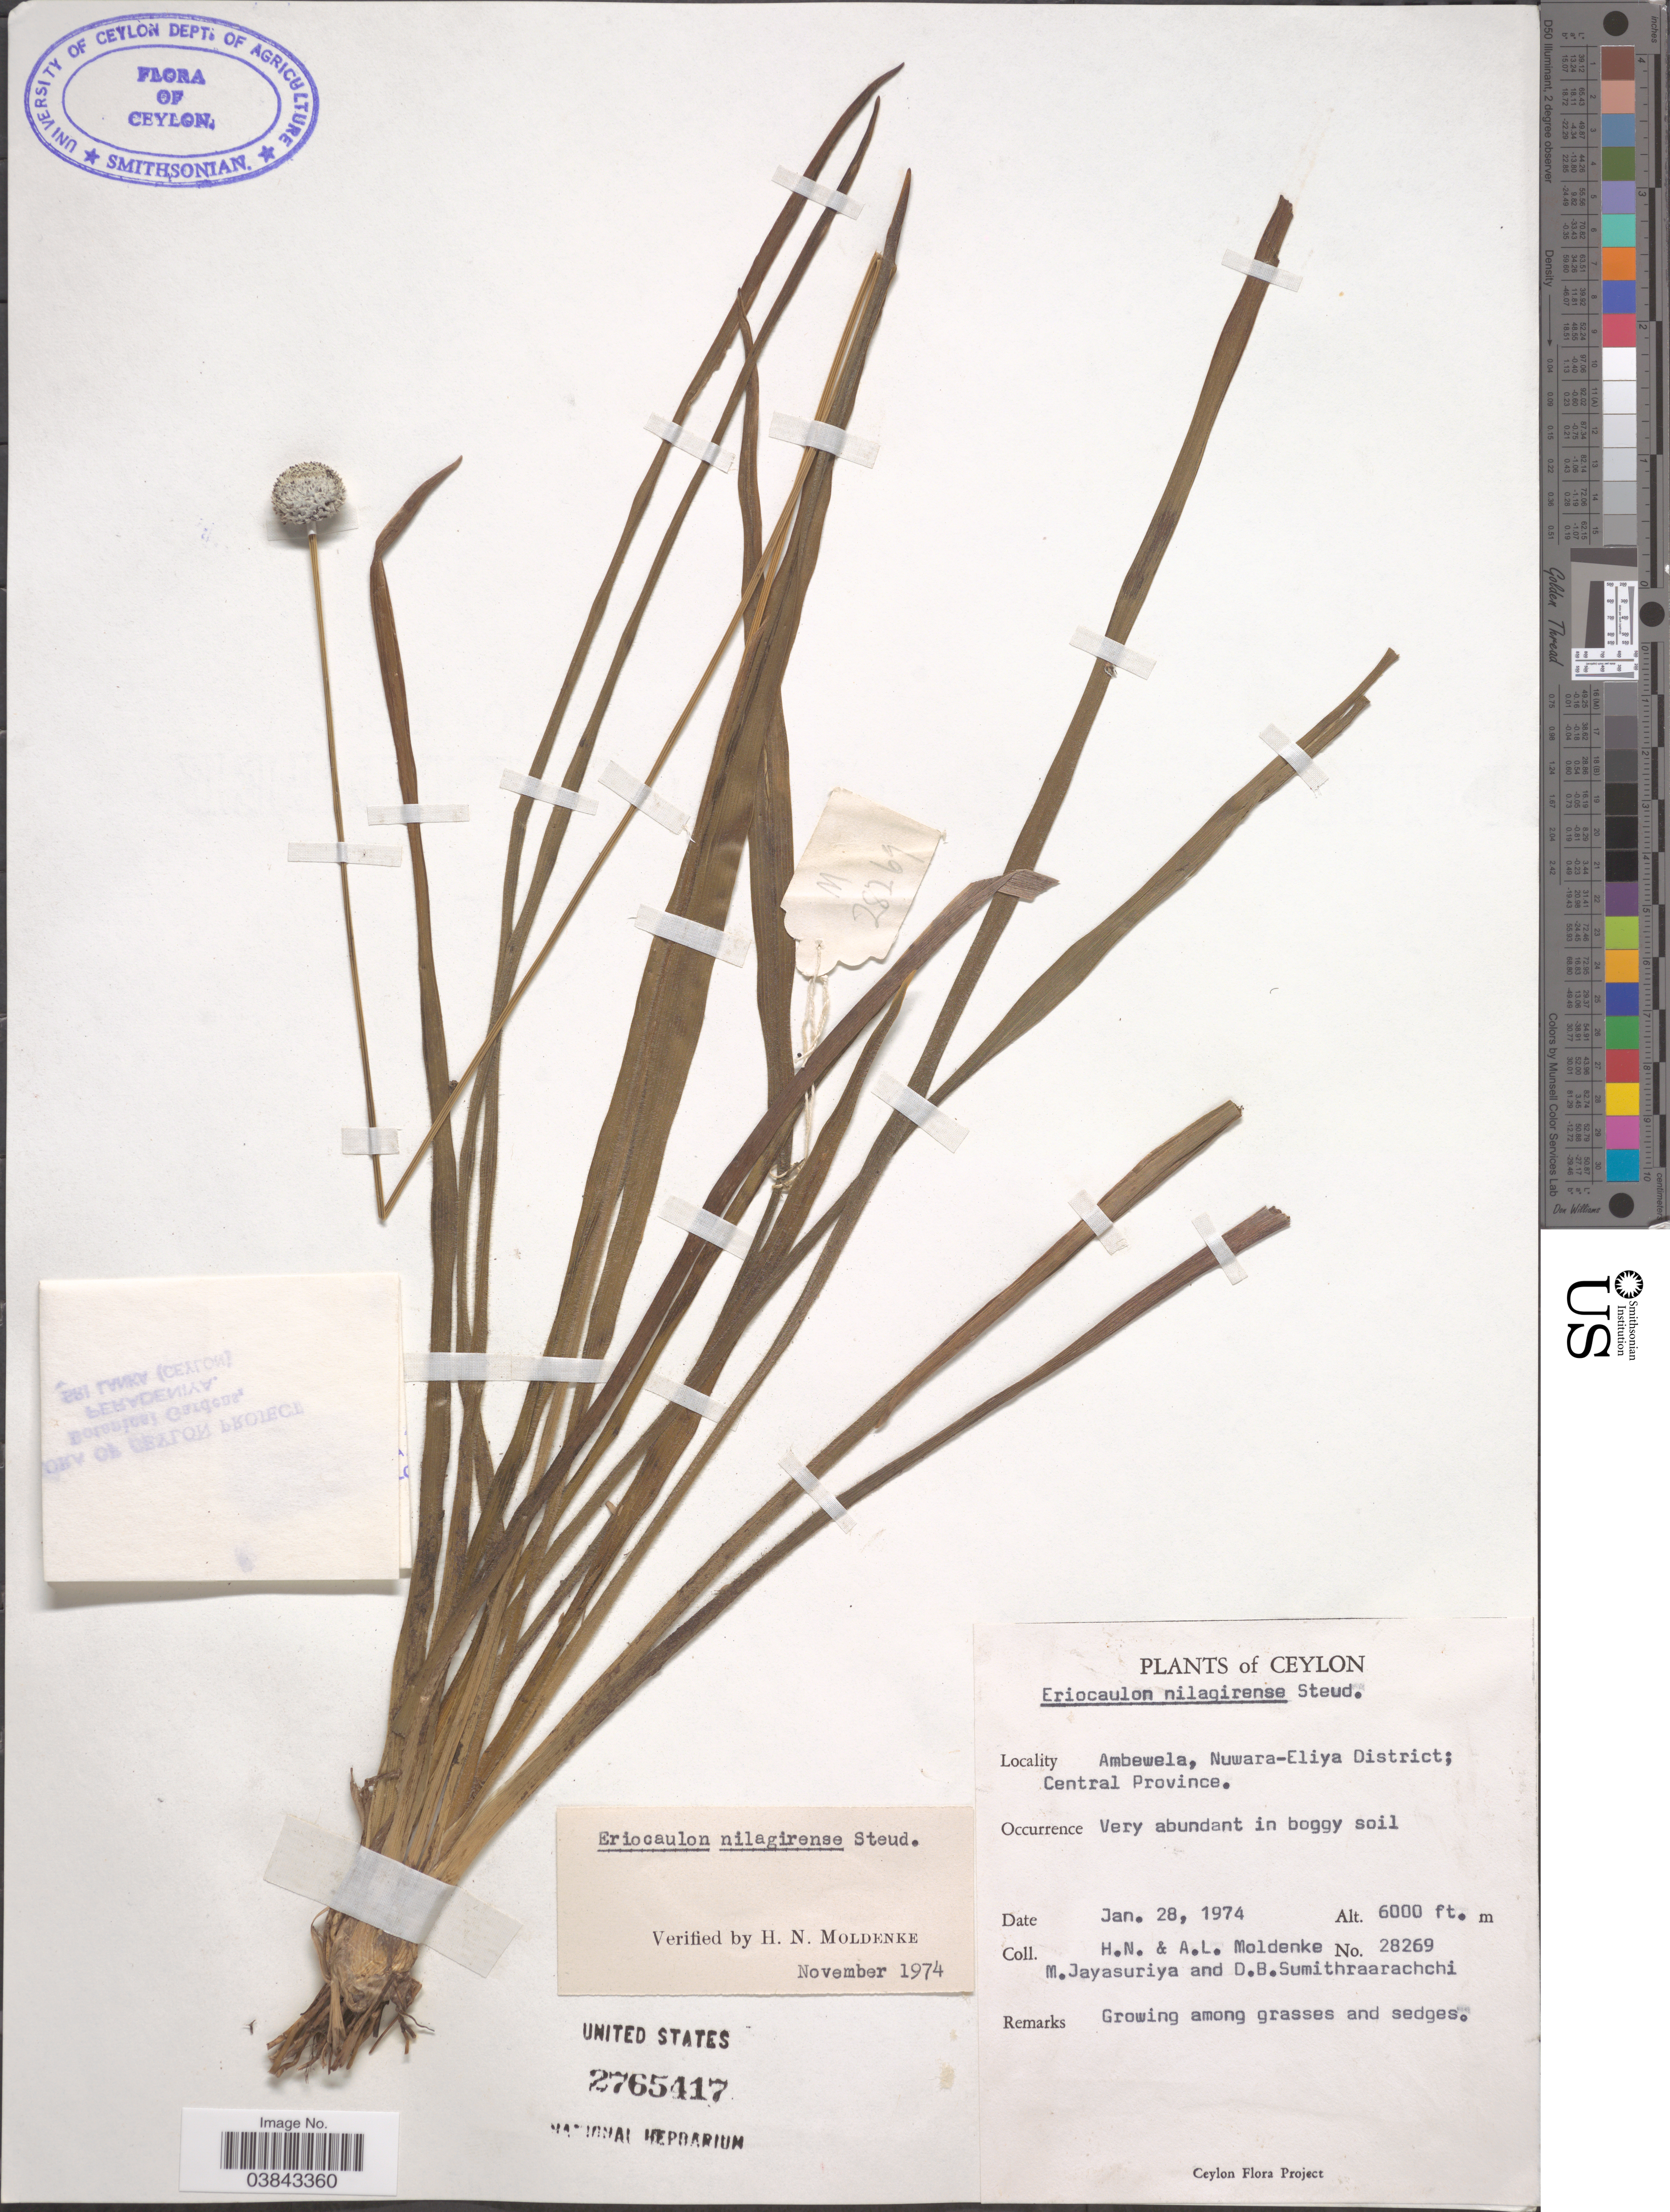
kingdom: Plantae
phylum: Tracheophyta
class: Liliopsida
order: Poales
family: Eriocaulaceae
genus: Eriocaulon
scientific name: Eriocaulon brownianum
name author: Mart.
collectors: H. N. Moldenke, A. L. Moldenke, M. Jasasuriya & D. B. Sumithraarachchi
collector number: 28269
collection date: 1974-01-28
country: Sri Lanka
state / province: Central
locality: Ceylon. Ambewela, Nuwara-Eliya District; Central Province.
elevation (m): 1829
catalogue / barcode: US 2765417